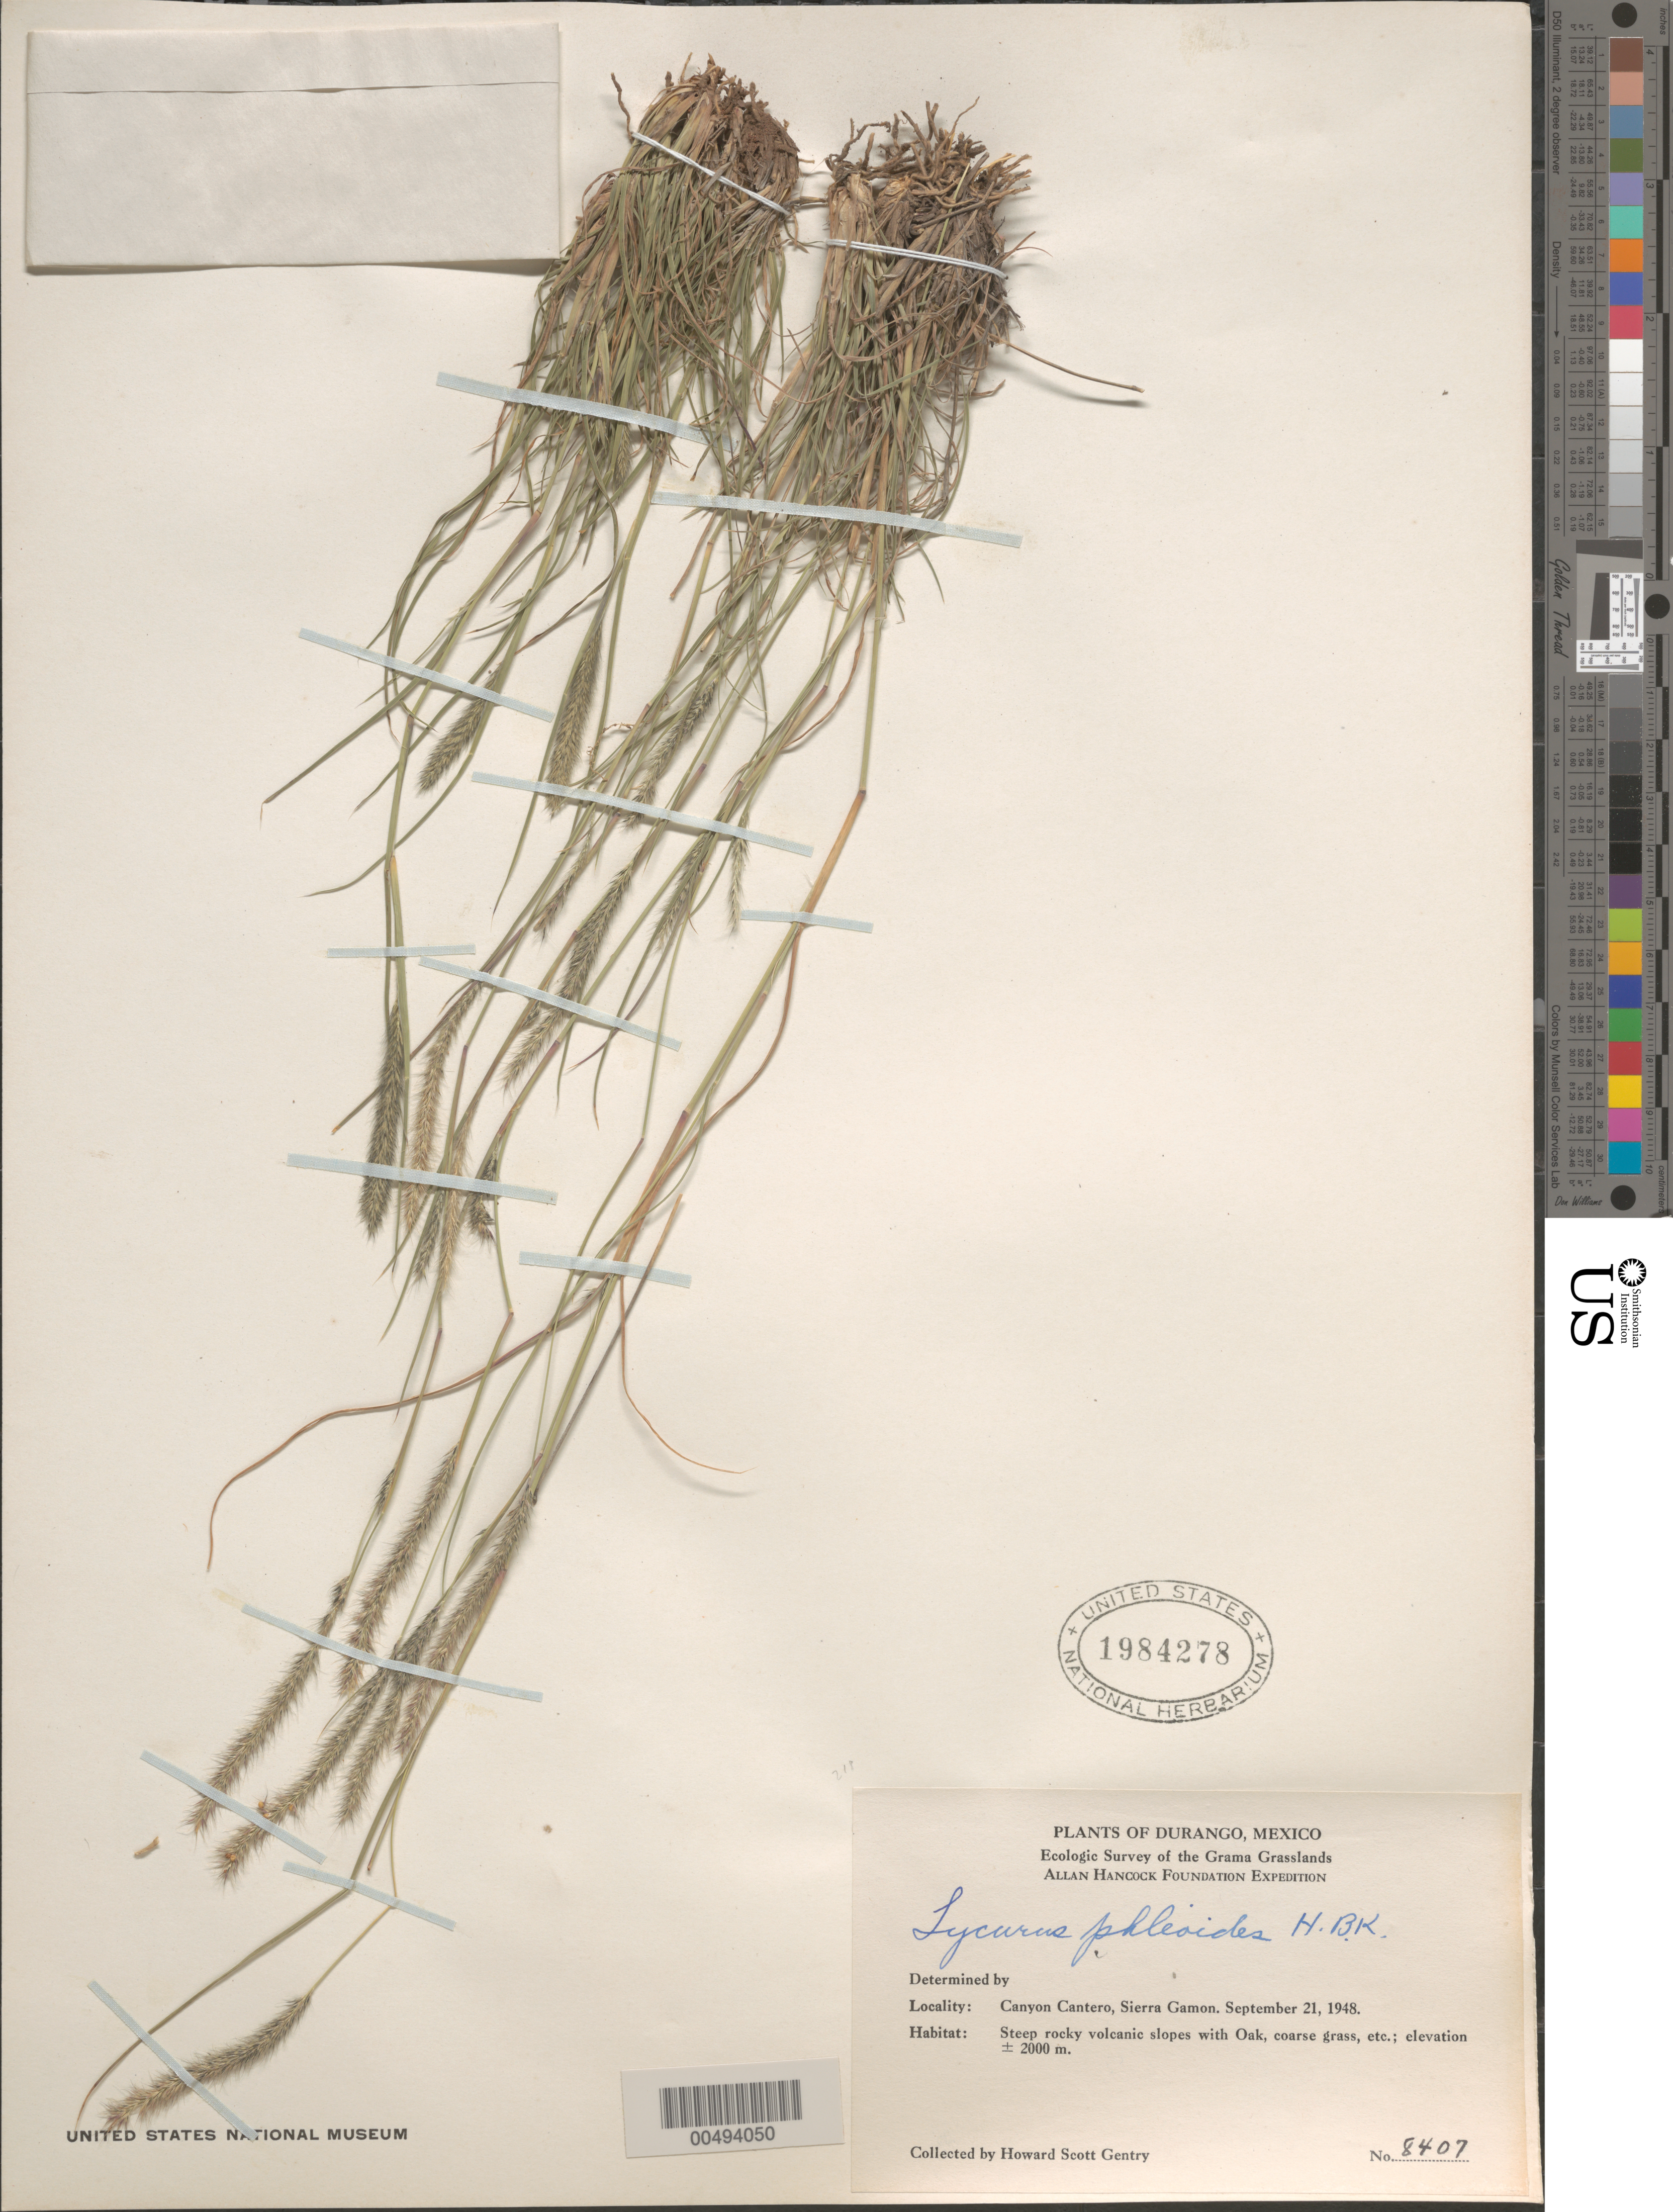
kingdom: Plantae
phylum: Tracheophyta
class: Liliopsida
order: Poales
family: Poaceae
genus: Lycurus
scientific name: Lycurus phleoides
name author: Kunth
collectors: H. S. Gentry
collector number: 8407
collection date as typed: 21 Sep 1948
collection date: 1948-09-21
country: Mexico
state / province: Durango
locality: Grama Grasslands, Canyon Cantero, Sierra Gamon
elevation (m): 2000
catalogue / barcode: US 1984278